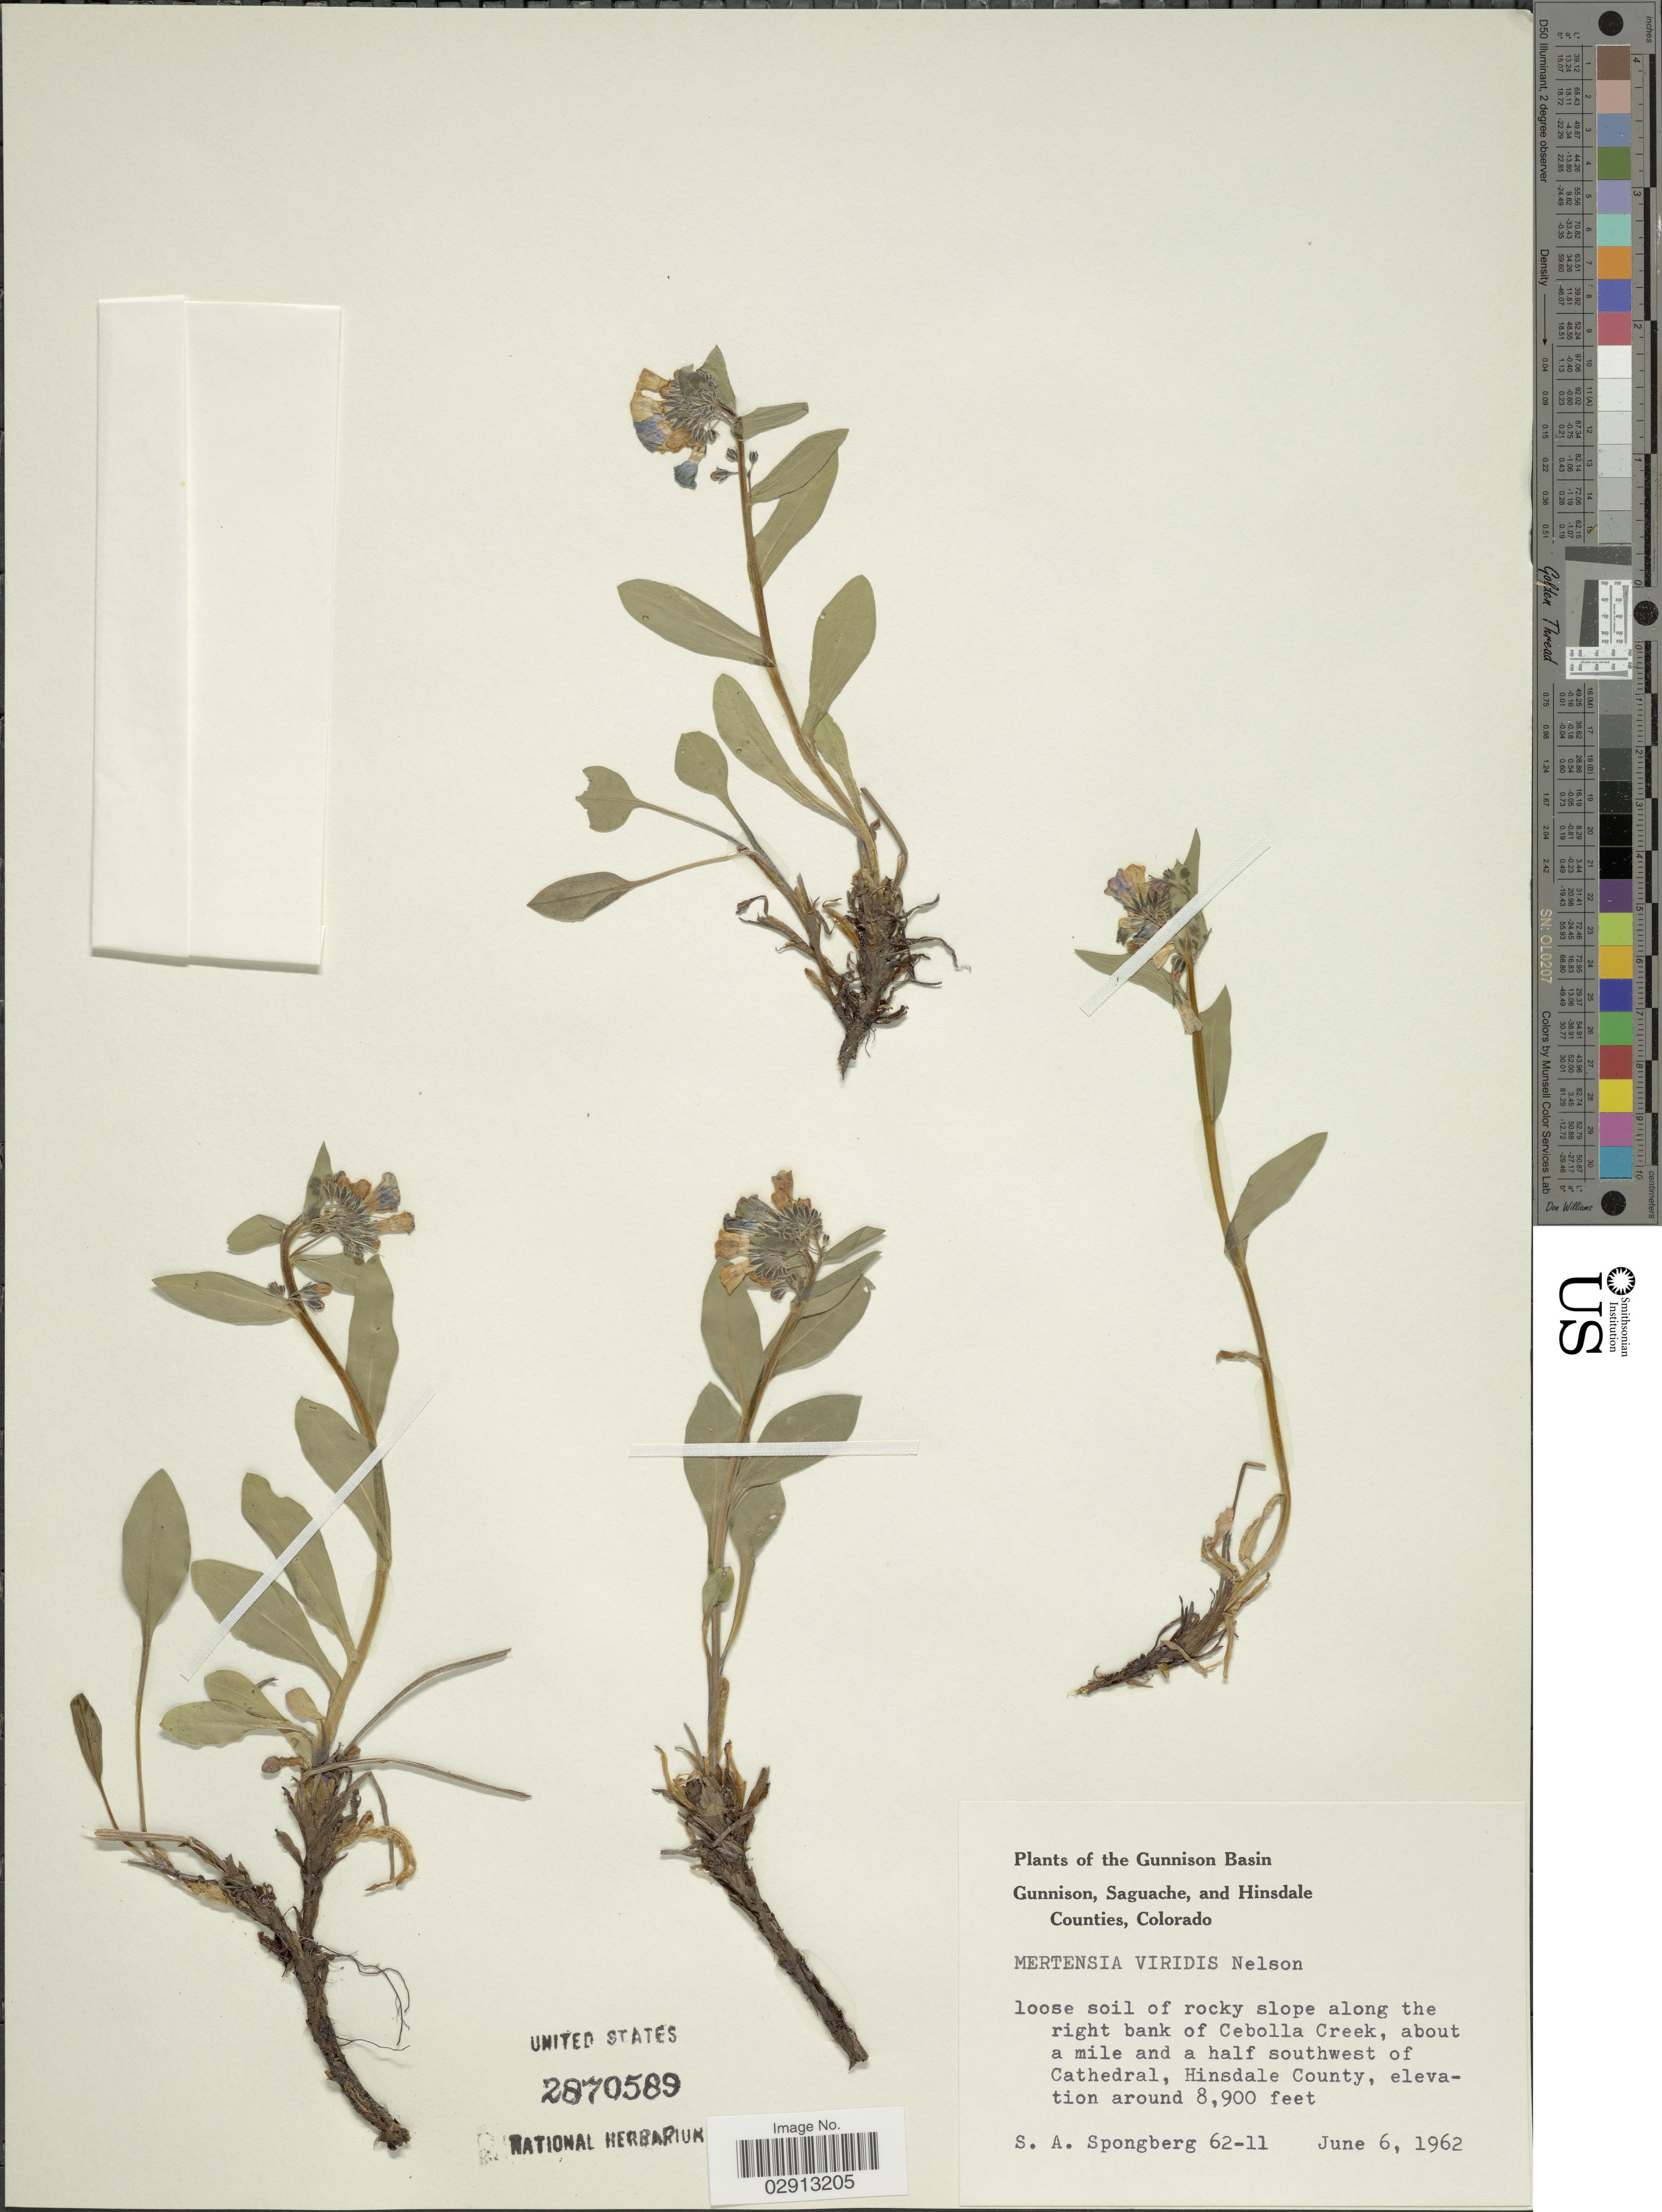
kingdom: Plantae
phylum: Tracheophyta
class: Magnoliopsida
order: Boraginales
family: Boraginaceae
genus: Mertensia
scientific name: Mertensia viridis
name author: (A. Nelson) A. Nelson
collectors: S. A.Spongberg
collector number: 62-11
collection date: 1962-06-06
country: United States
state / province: Colorado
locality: The Gunnison Basin. Along the right bank of Cebolla Creek, about a mile and a half southwest of Cathedral, Hinsdale County.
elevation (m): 2713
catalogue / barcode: US 2870589